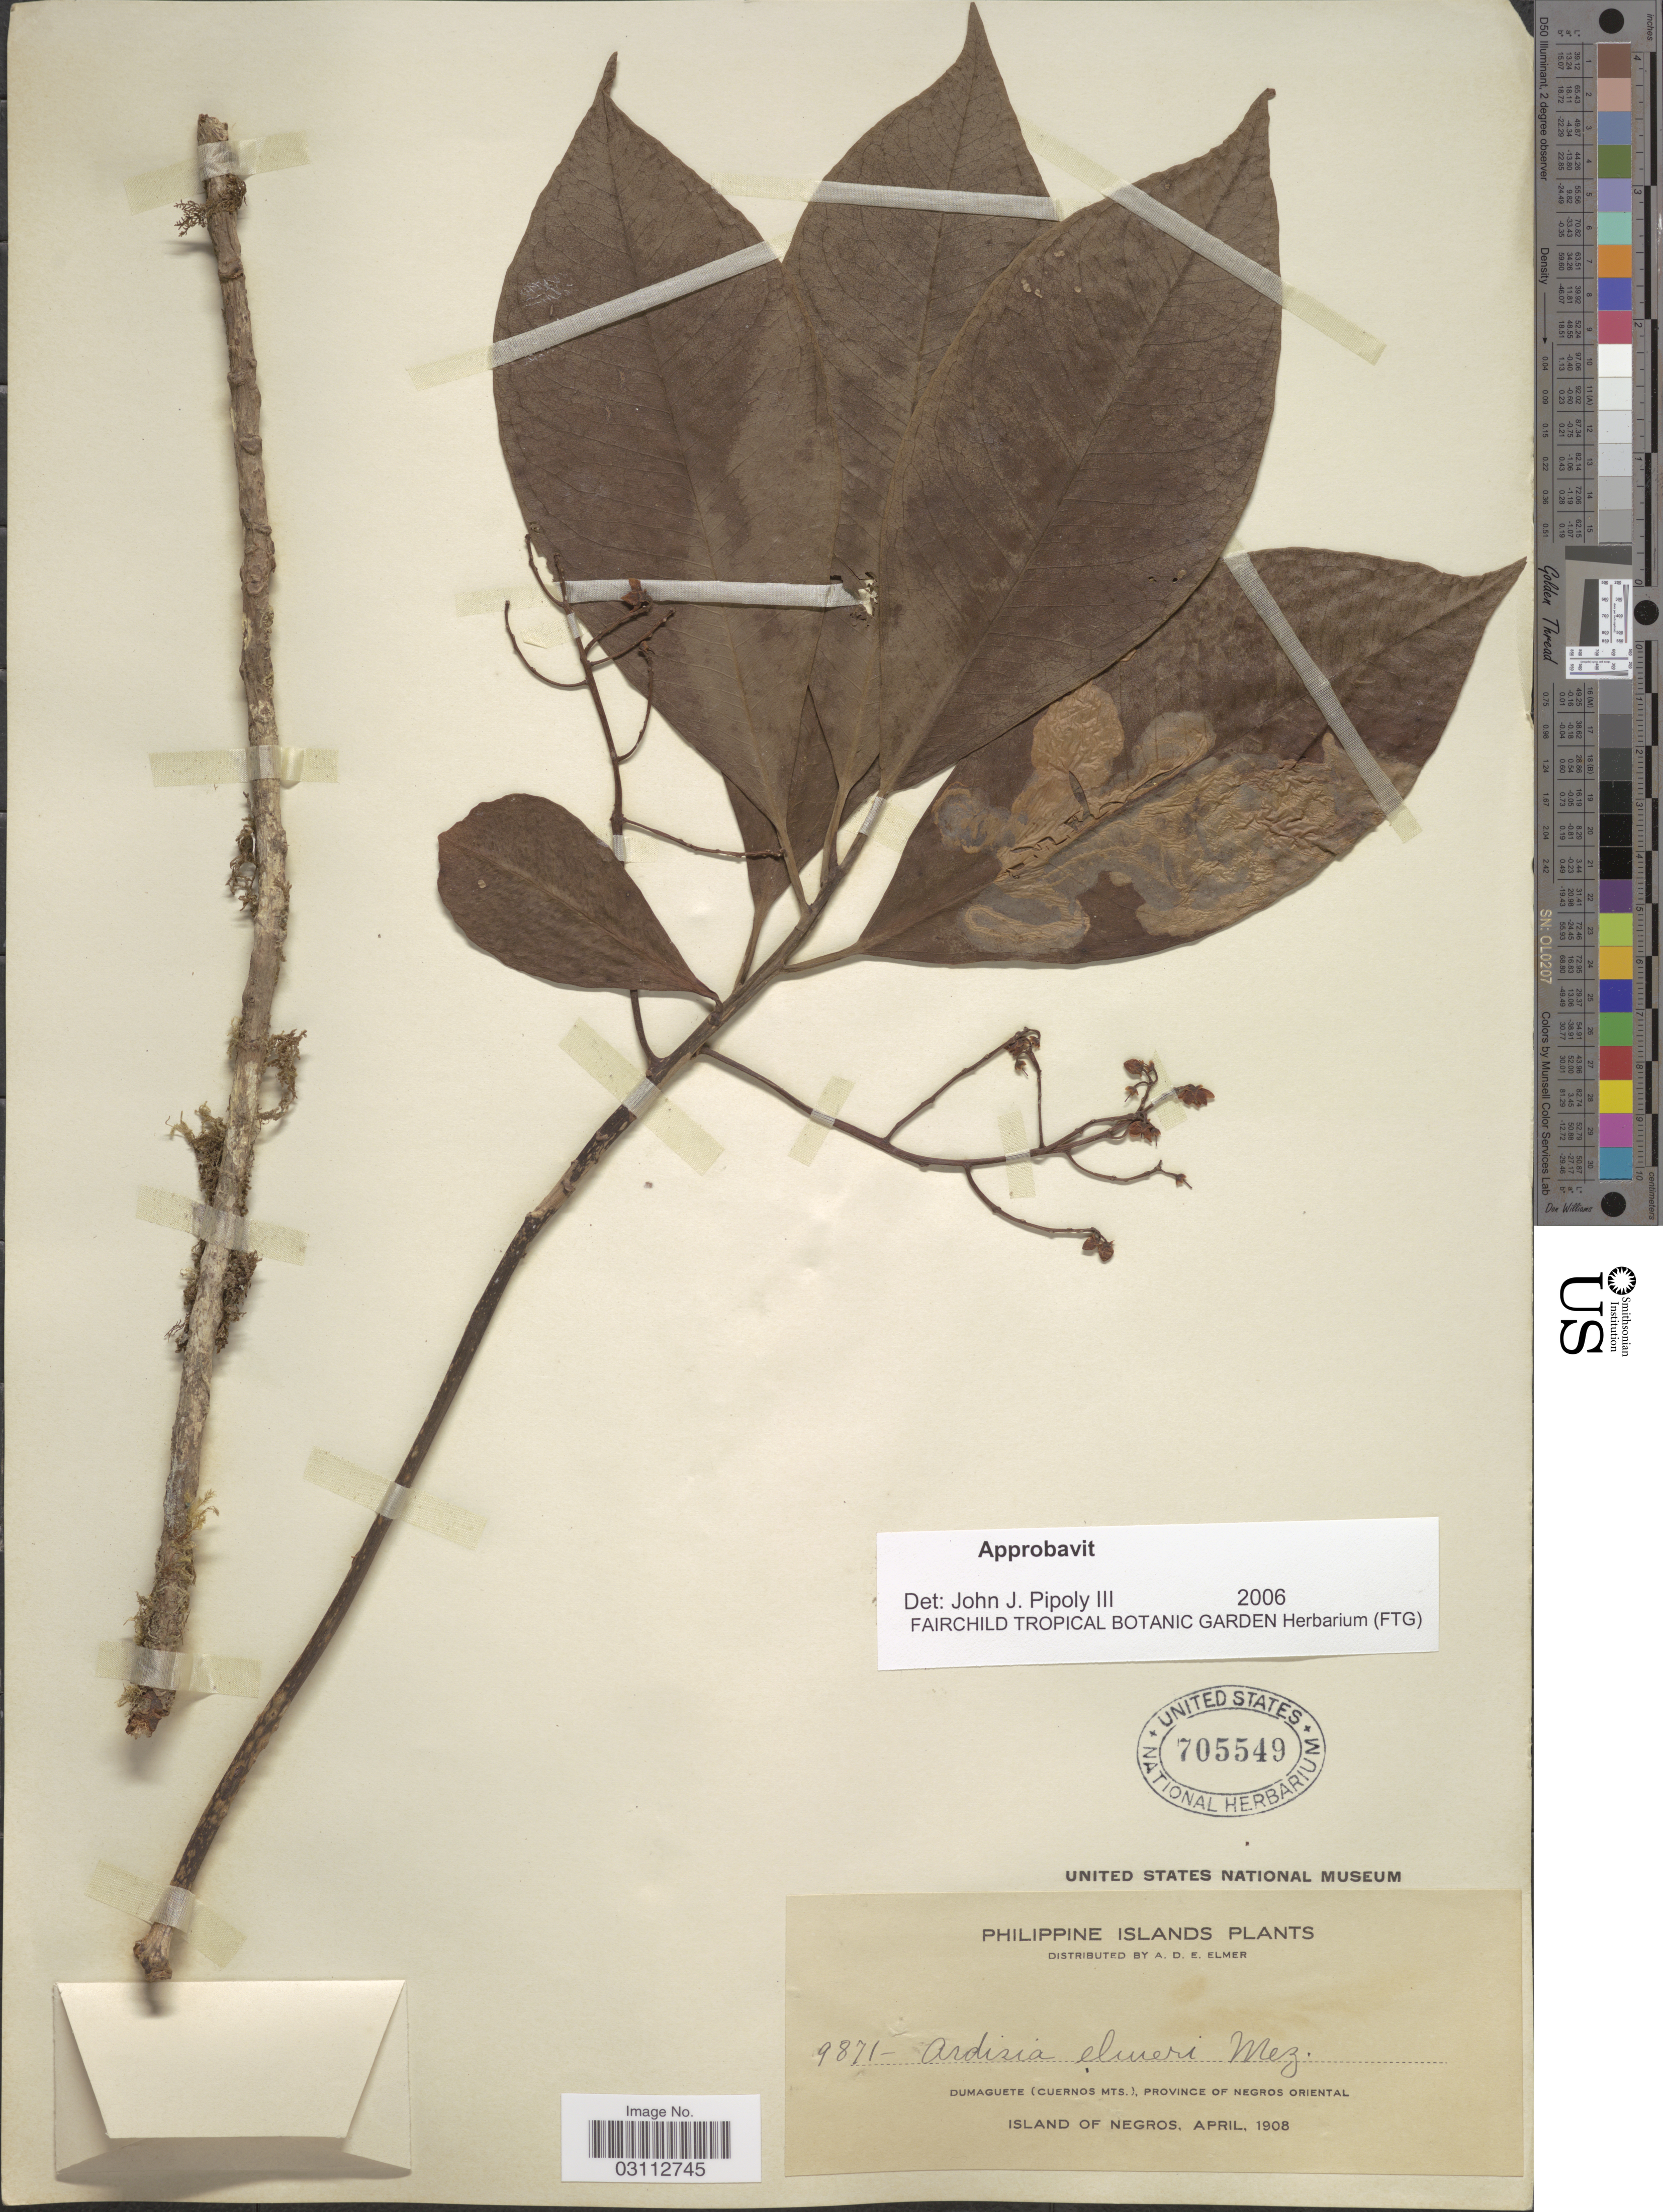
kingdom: Plantae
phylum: Tracheophyta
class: Magnoliopsida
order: Ericales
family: Primulaceae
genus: Ardisia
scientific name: Ardisia elmeri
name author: Mez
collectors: A. D. E. Elmer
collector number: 9871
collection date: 1908-04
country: Philippines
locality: Philippines Islands, Dumaguete (Cuernos Mts.), Province of Negros Oriental, Island of Negros.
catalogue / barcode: US 705549